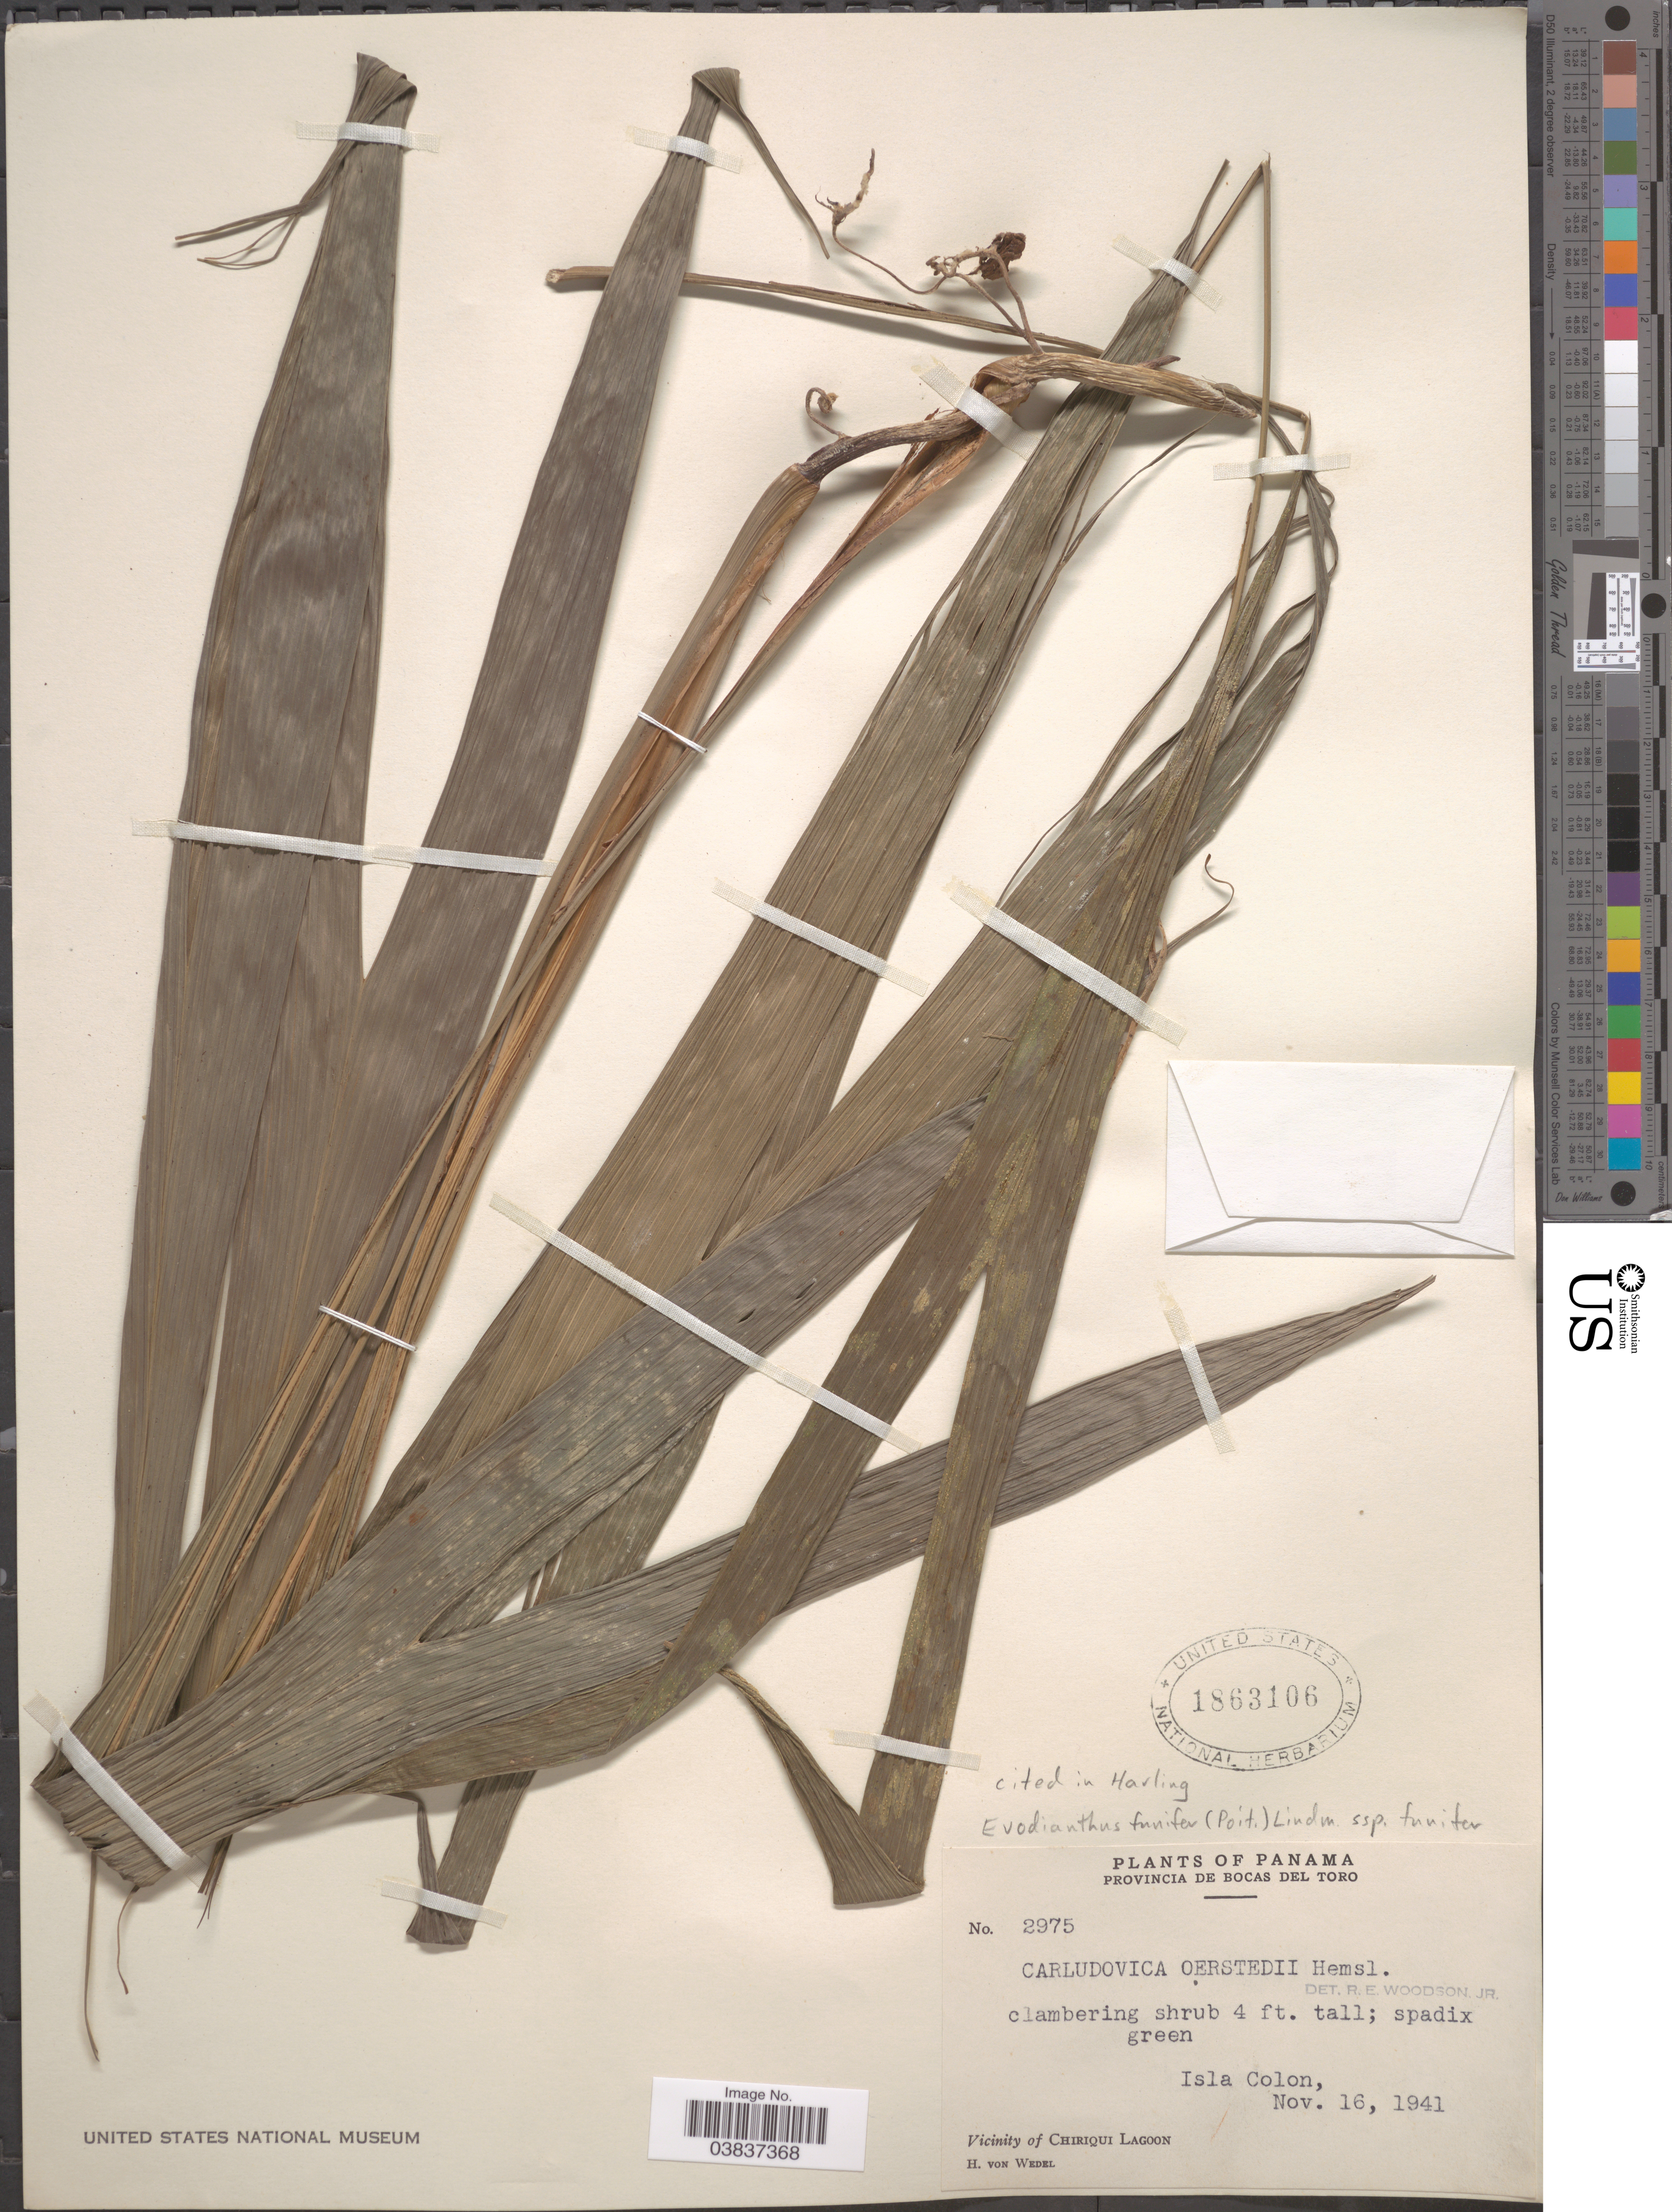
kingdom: Plantae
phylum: Tracheophyta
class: Liliopsida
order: Pandanales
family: Cyclanthaceae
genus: Evodianthus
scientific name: Evodianthus funifer subsp. funifer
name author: (Poit.) Lindm.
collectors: H. von Wedel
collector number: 2975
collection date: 1941-11-16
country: Panama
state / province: Bocas del Toro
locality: Isla Colon. Vicinity of Chiriqui Lagoon.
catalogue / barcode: US 1863106